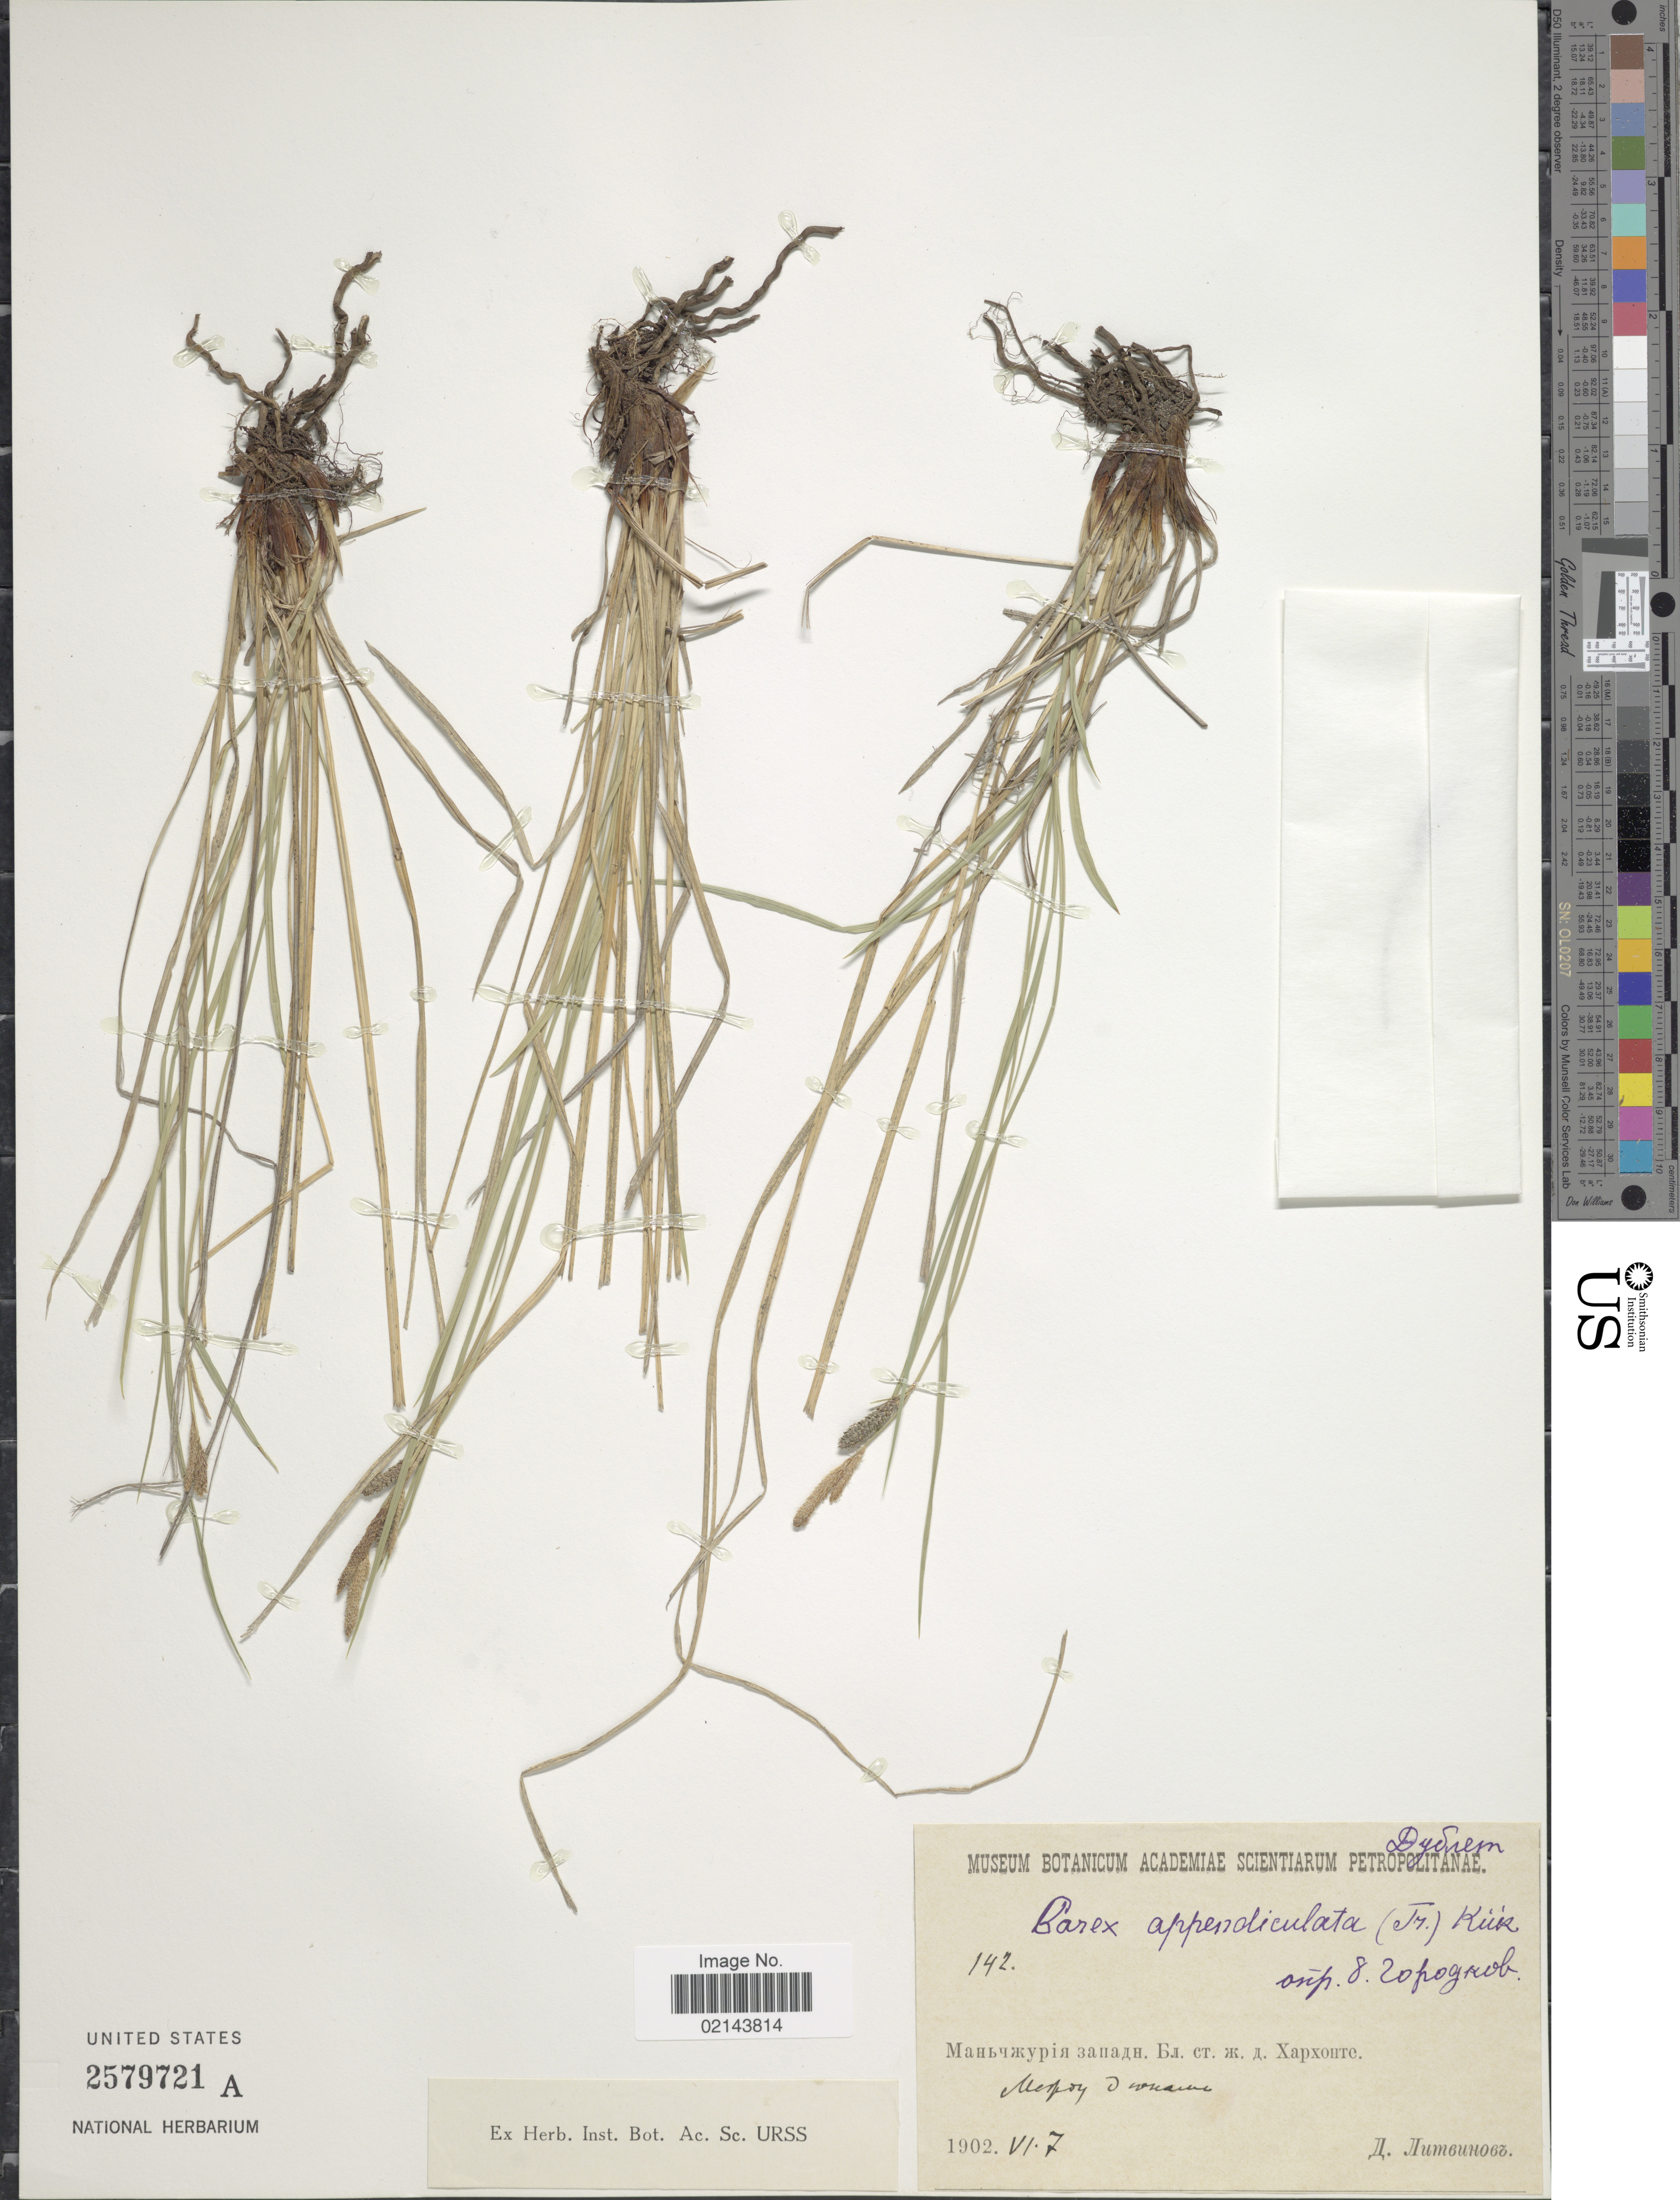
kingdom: Plantae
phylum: Tracheophyta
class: Liliopsida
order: Poales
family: Cyperaceae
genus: Carex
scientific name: Carex appendiculata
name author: (Trautv. & C.A. Mey.) Kük.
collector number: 142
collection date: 1902-06-07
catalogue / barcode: US 2579721A